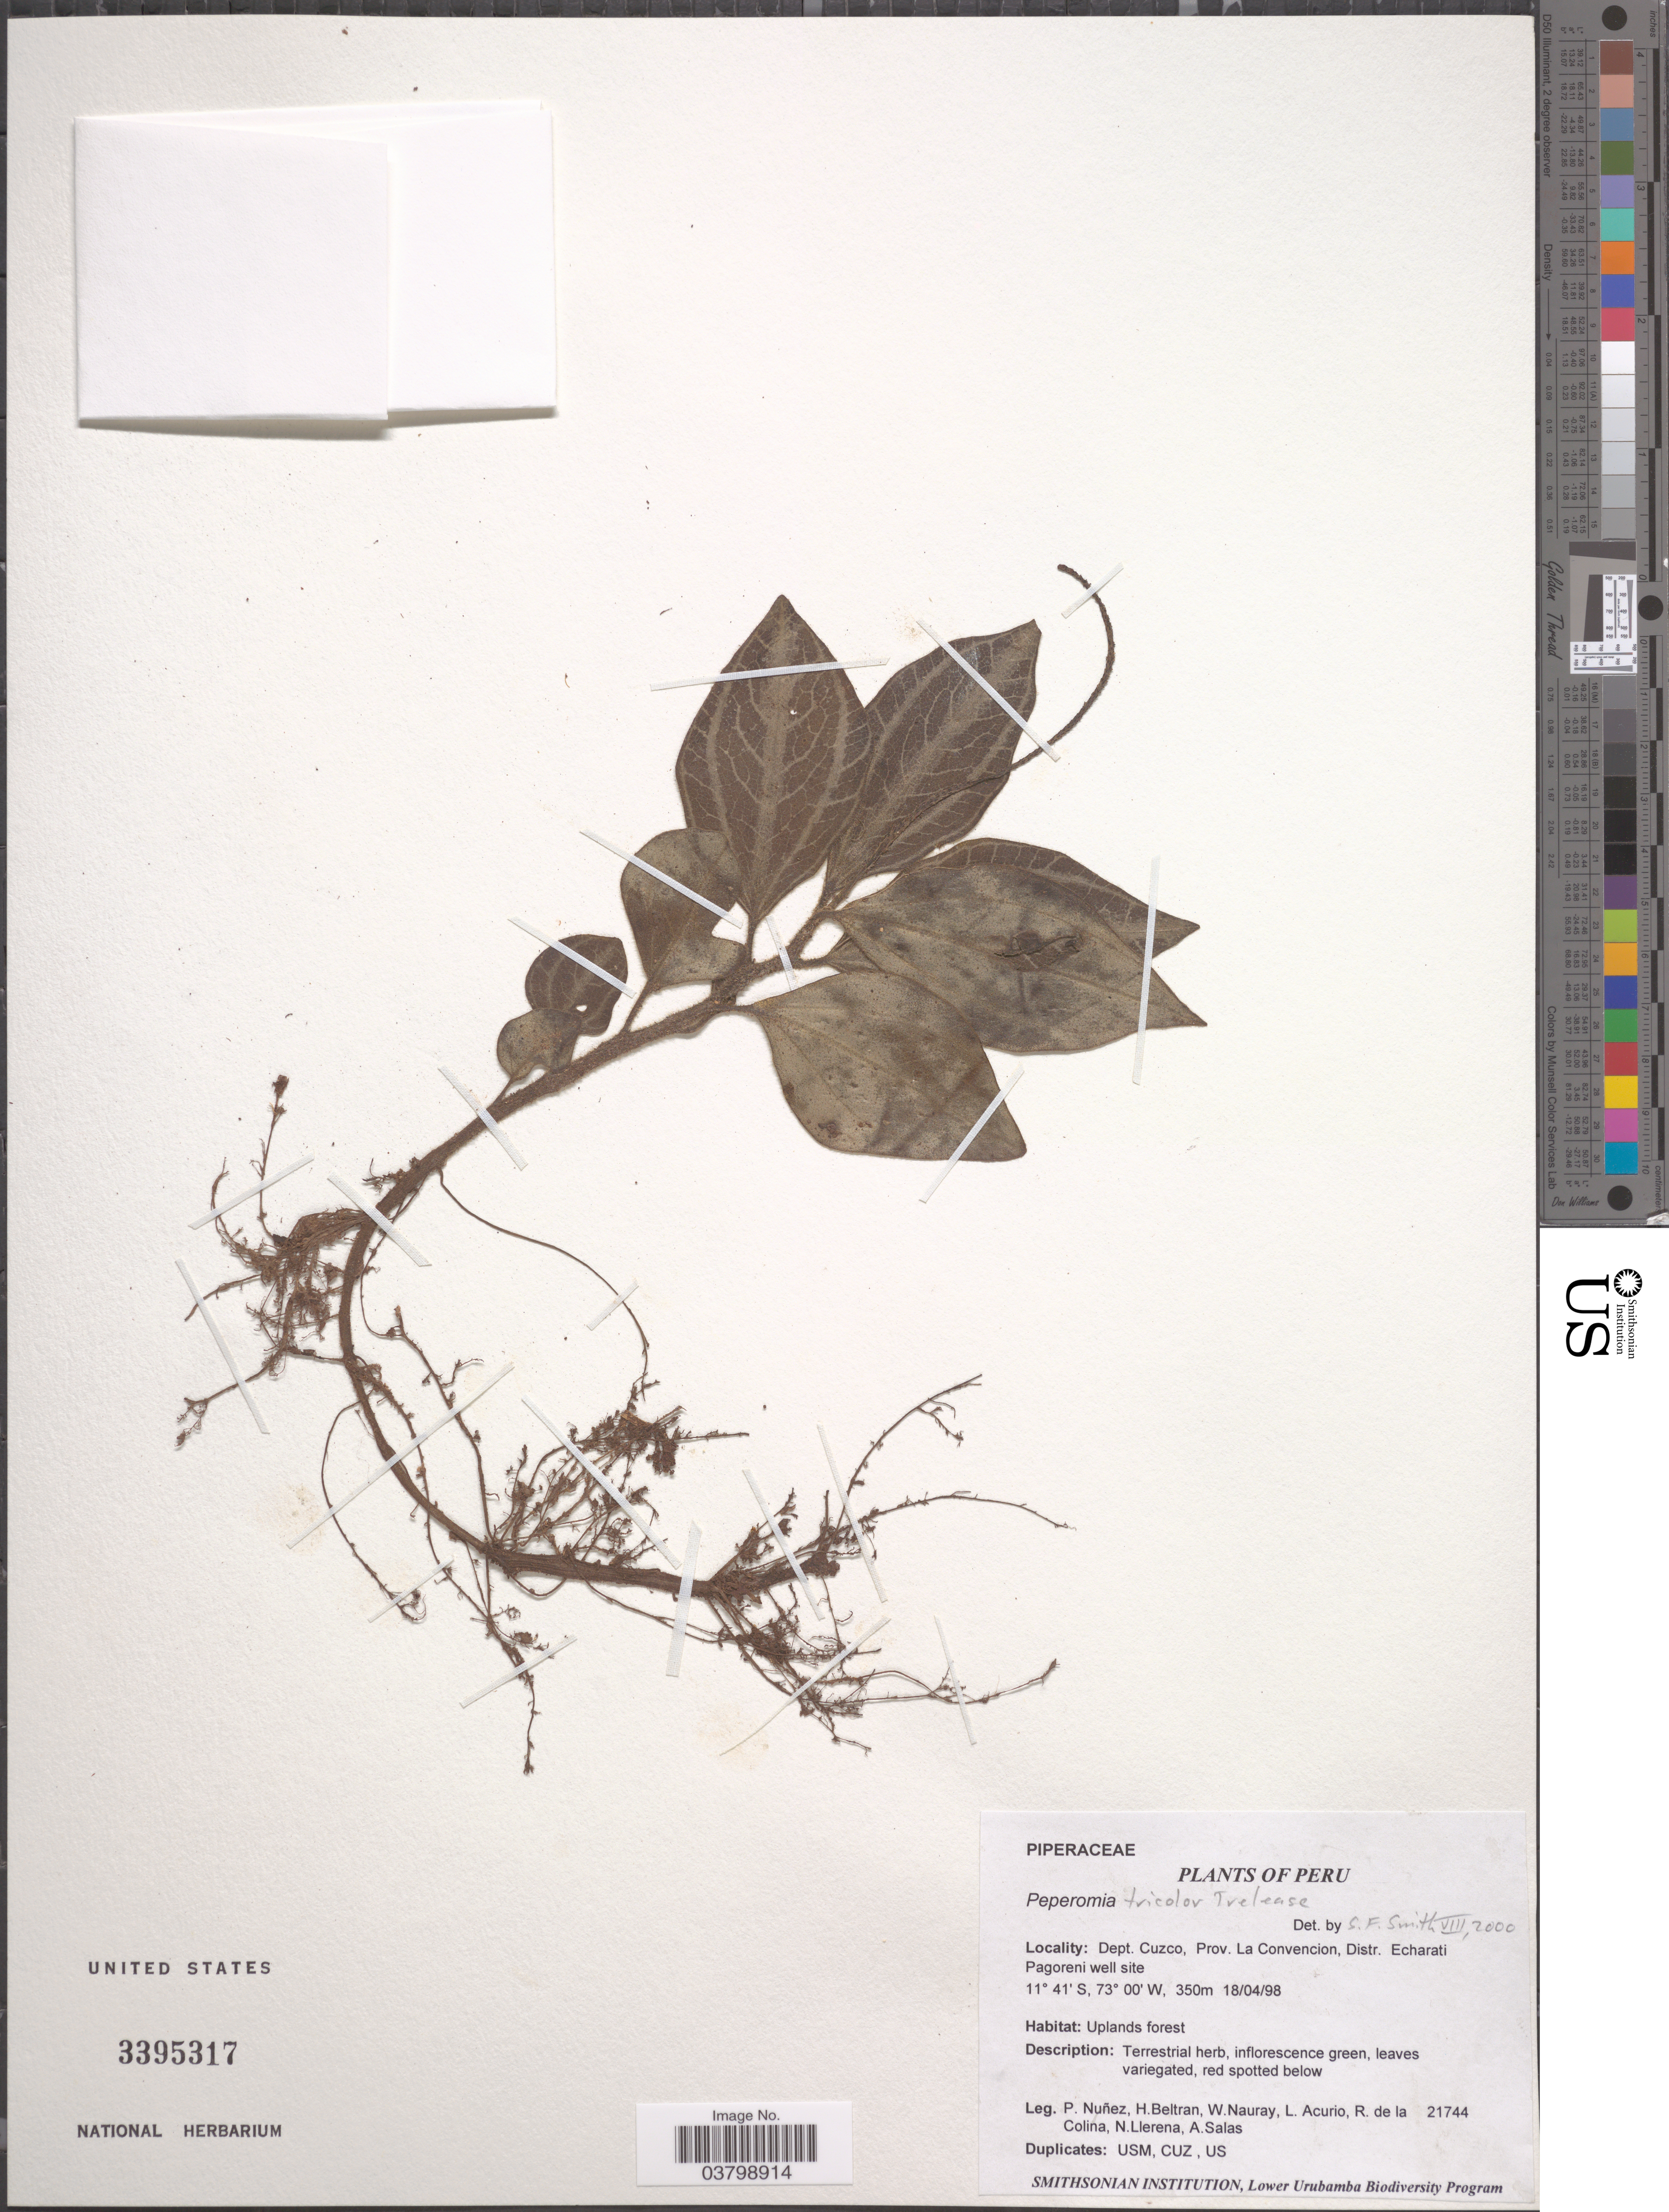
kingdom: Plantae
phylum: Tracheophyta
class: Magnoliopsida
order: Piperales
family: Piperaceae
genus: Peperomia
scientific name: Peperomia tricolor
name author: Trel. in J.F. Macbr.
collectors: P. Nuñez V., H. Beltran, L. Acurio, R. Colina & et al.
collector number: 21744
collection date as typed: Transcribed d/m/y: 18/4/98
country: Peru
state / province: Cusco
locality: Dept. Cuzco, Prov. La Convencion, Distr. Echarati Pagoreni well site.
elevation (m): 350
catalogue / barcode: US 3395317